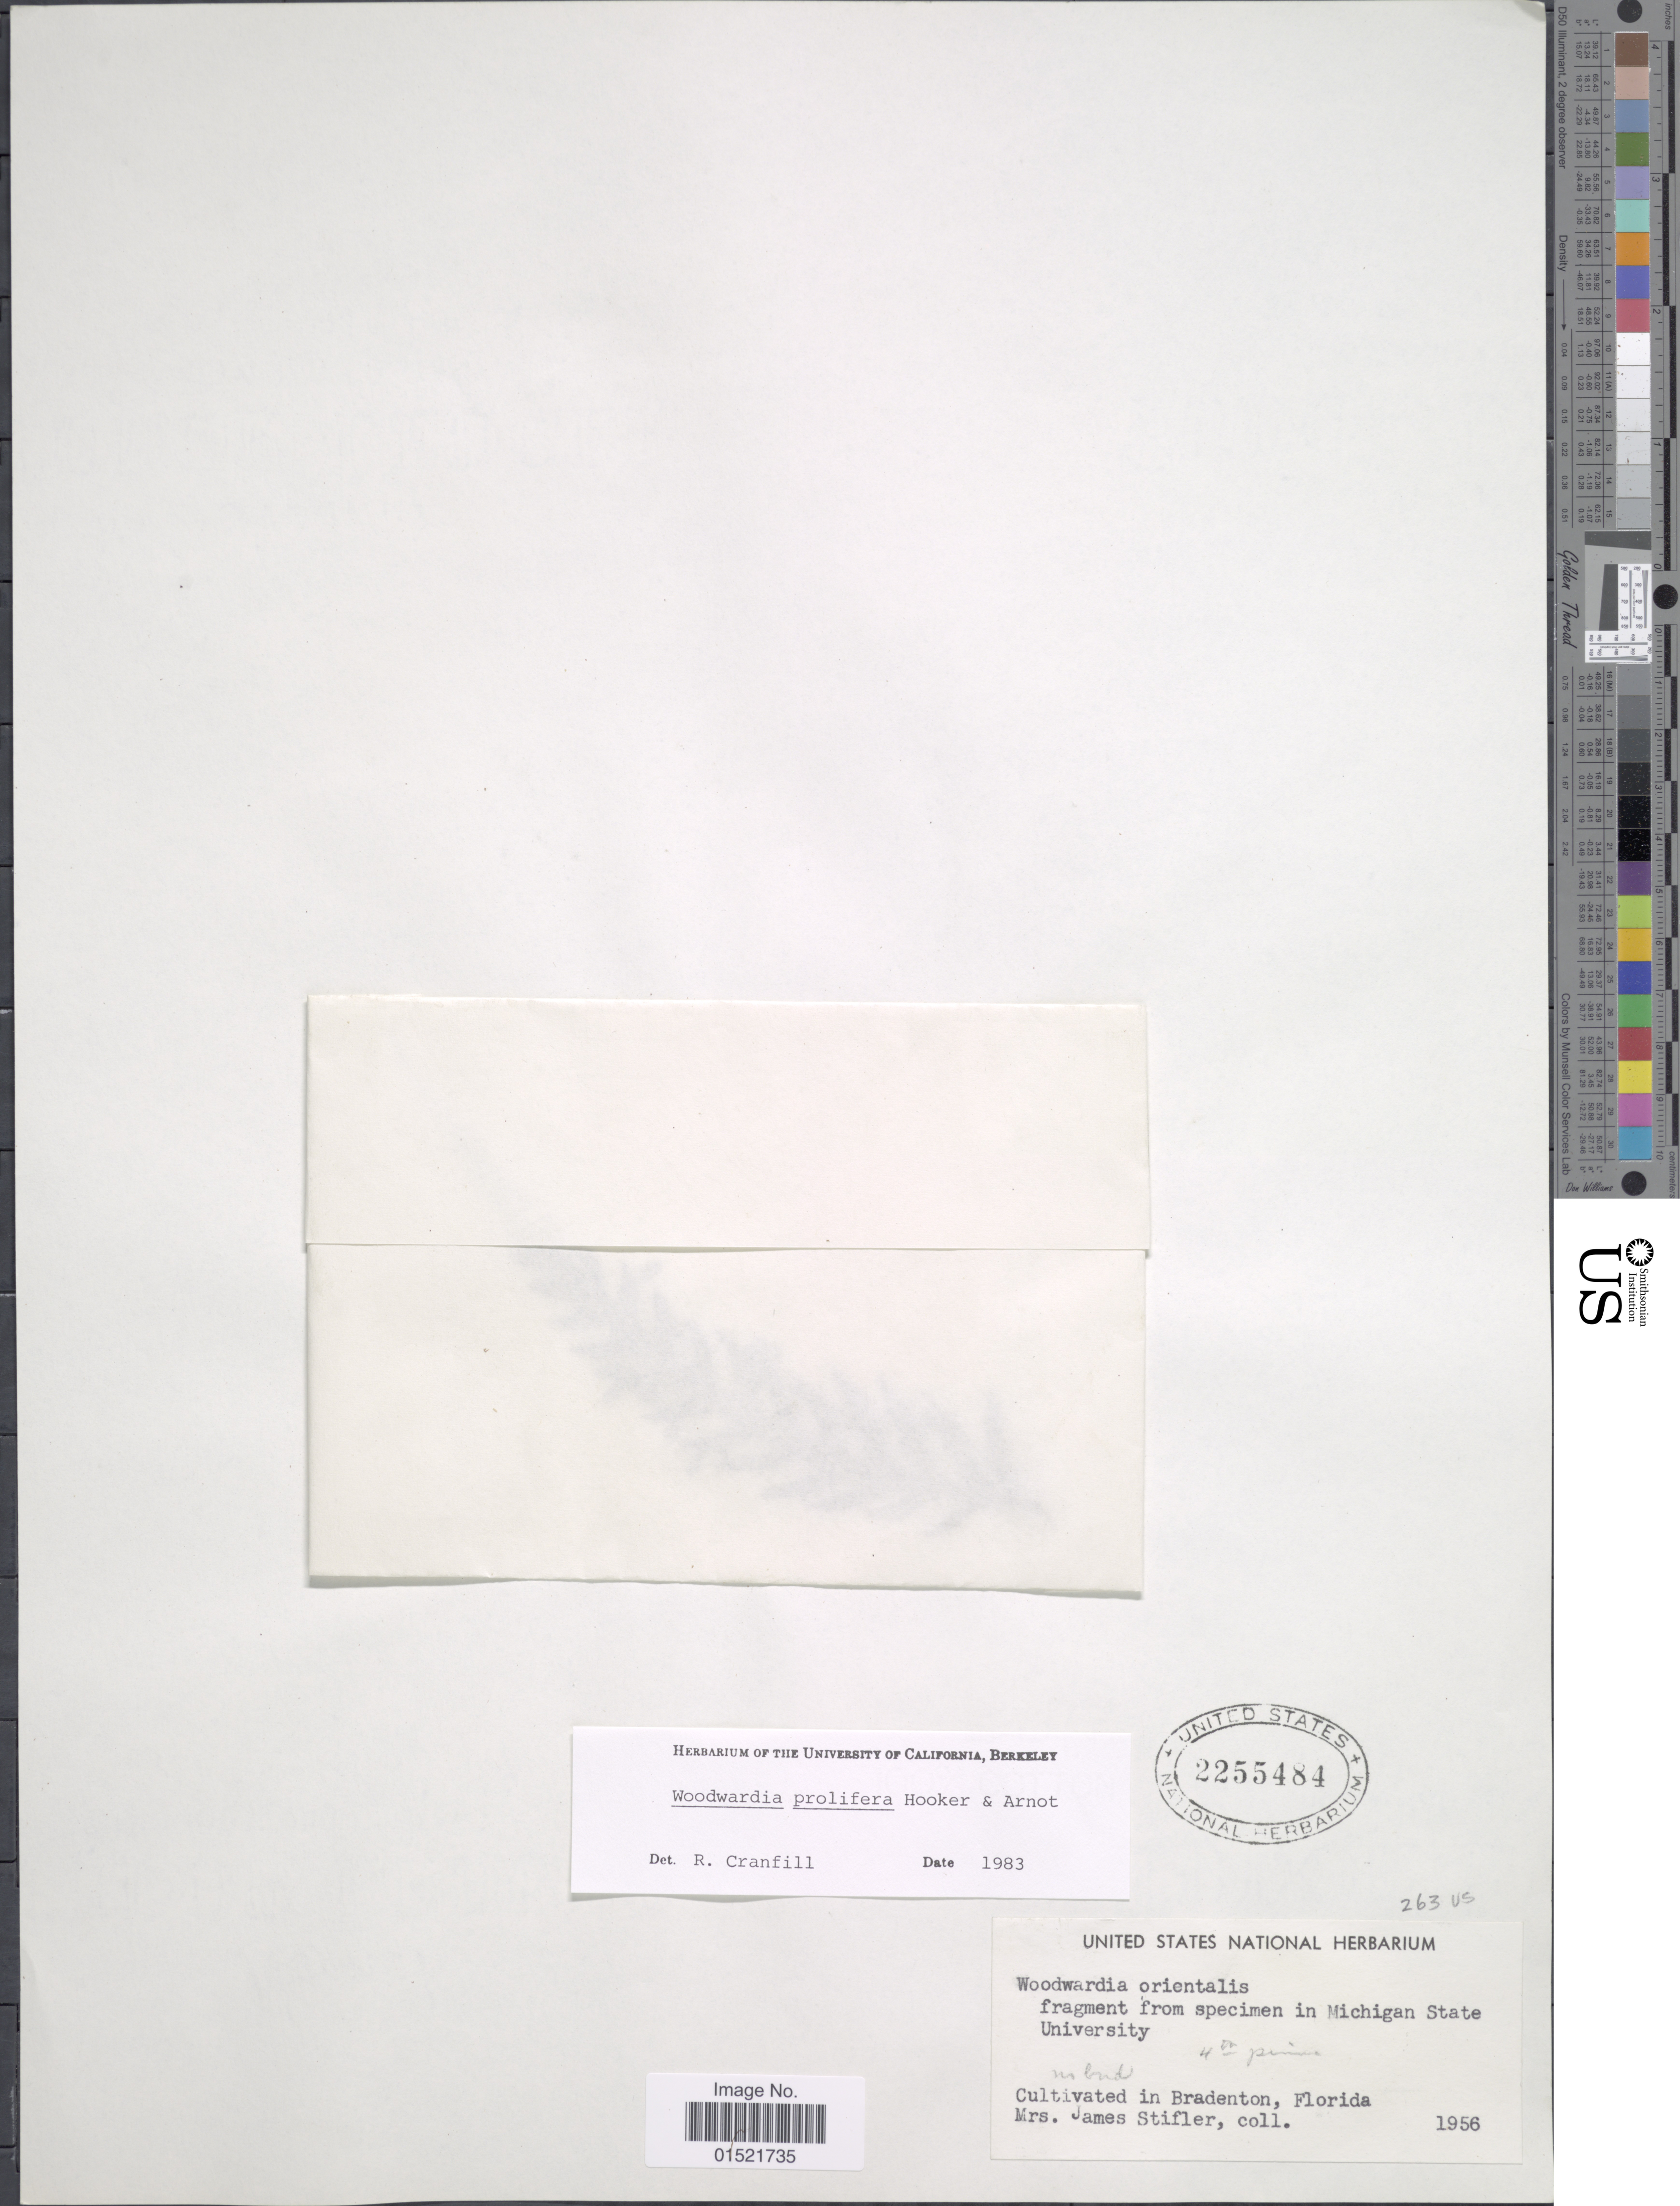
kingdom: Plantae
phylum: Tracheophyta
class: Polypodiopsida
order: Polypodiales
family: Blechnaceae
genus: Woodwardia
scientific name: Woodwardia prolifera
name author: Hook. & Arn.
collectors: J. Stifler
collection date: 1956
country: United States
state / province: Florida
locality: Bradenton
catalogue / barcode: US 2255484